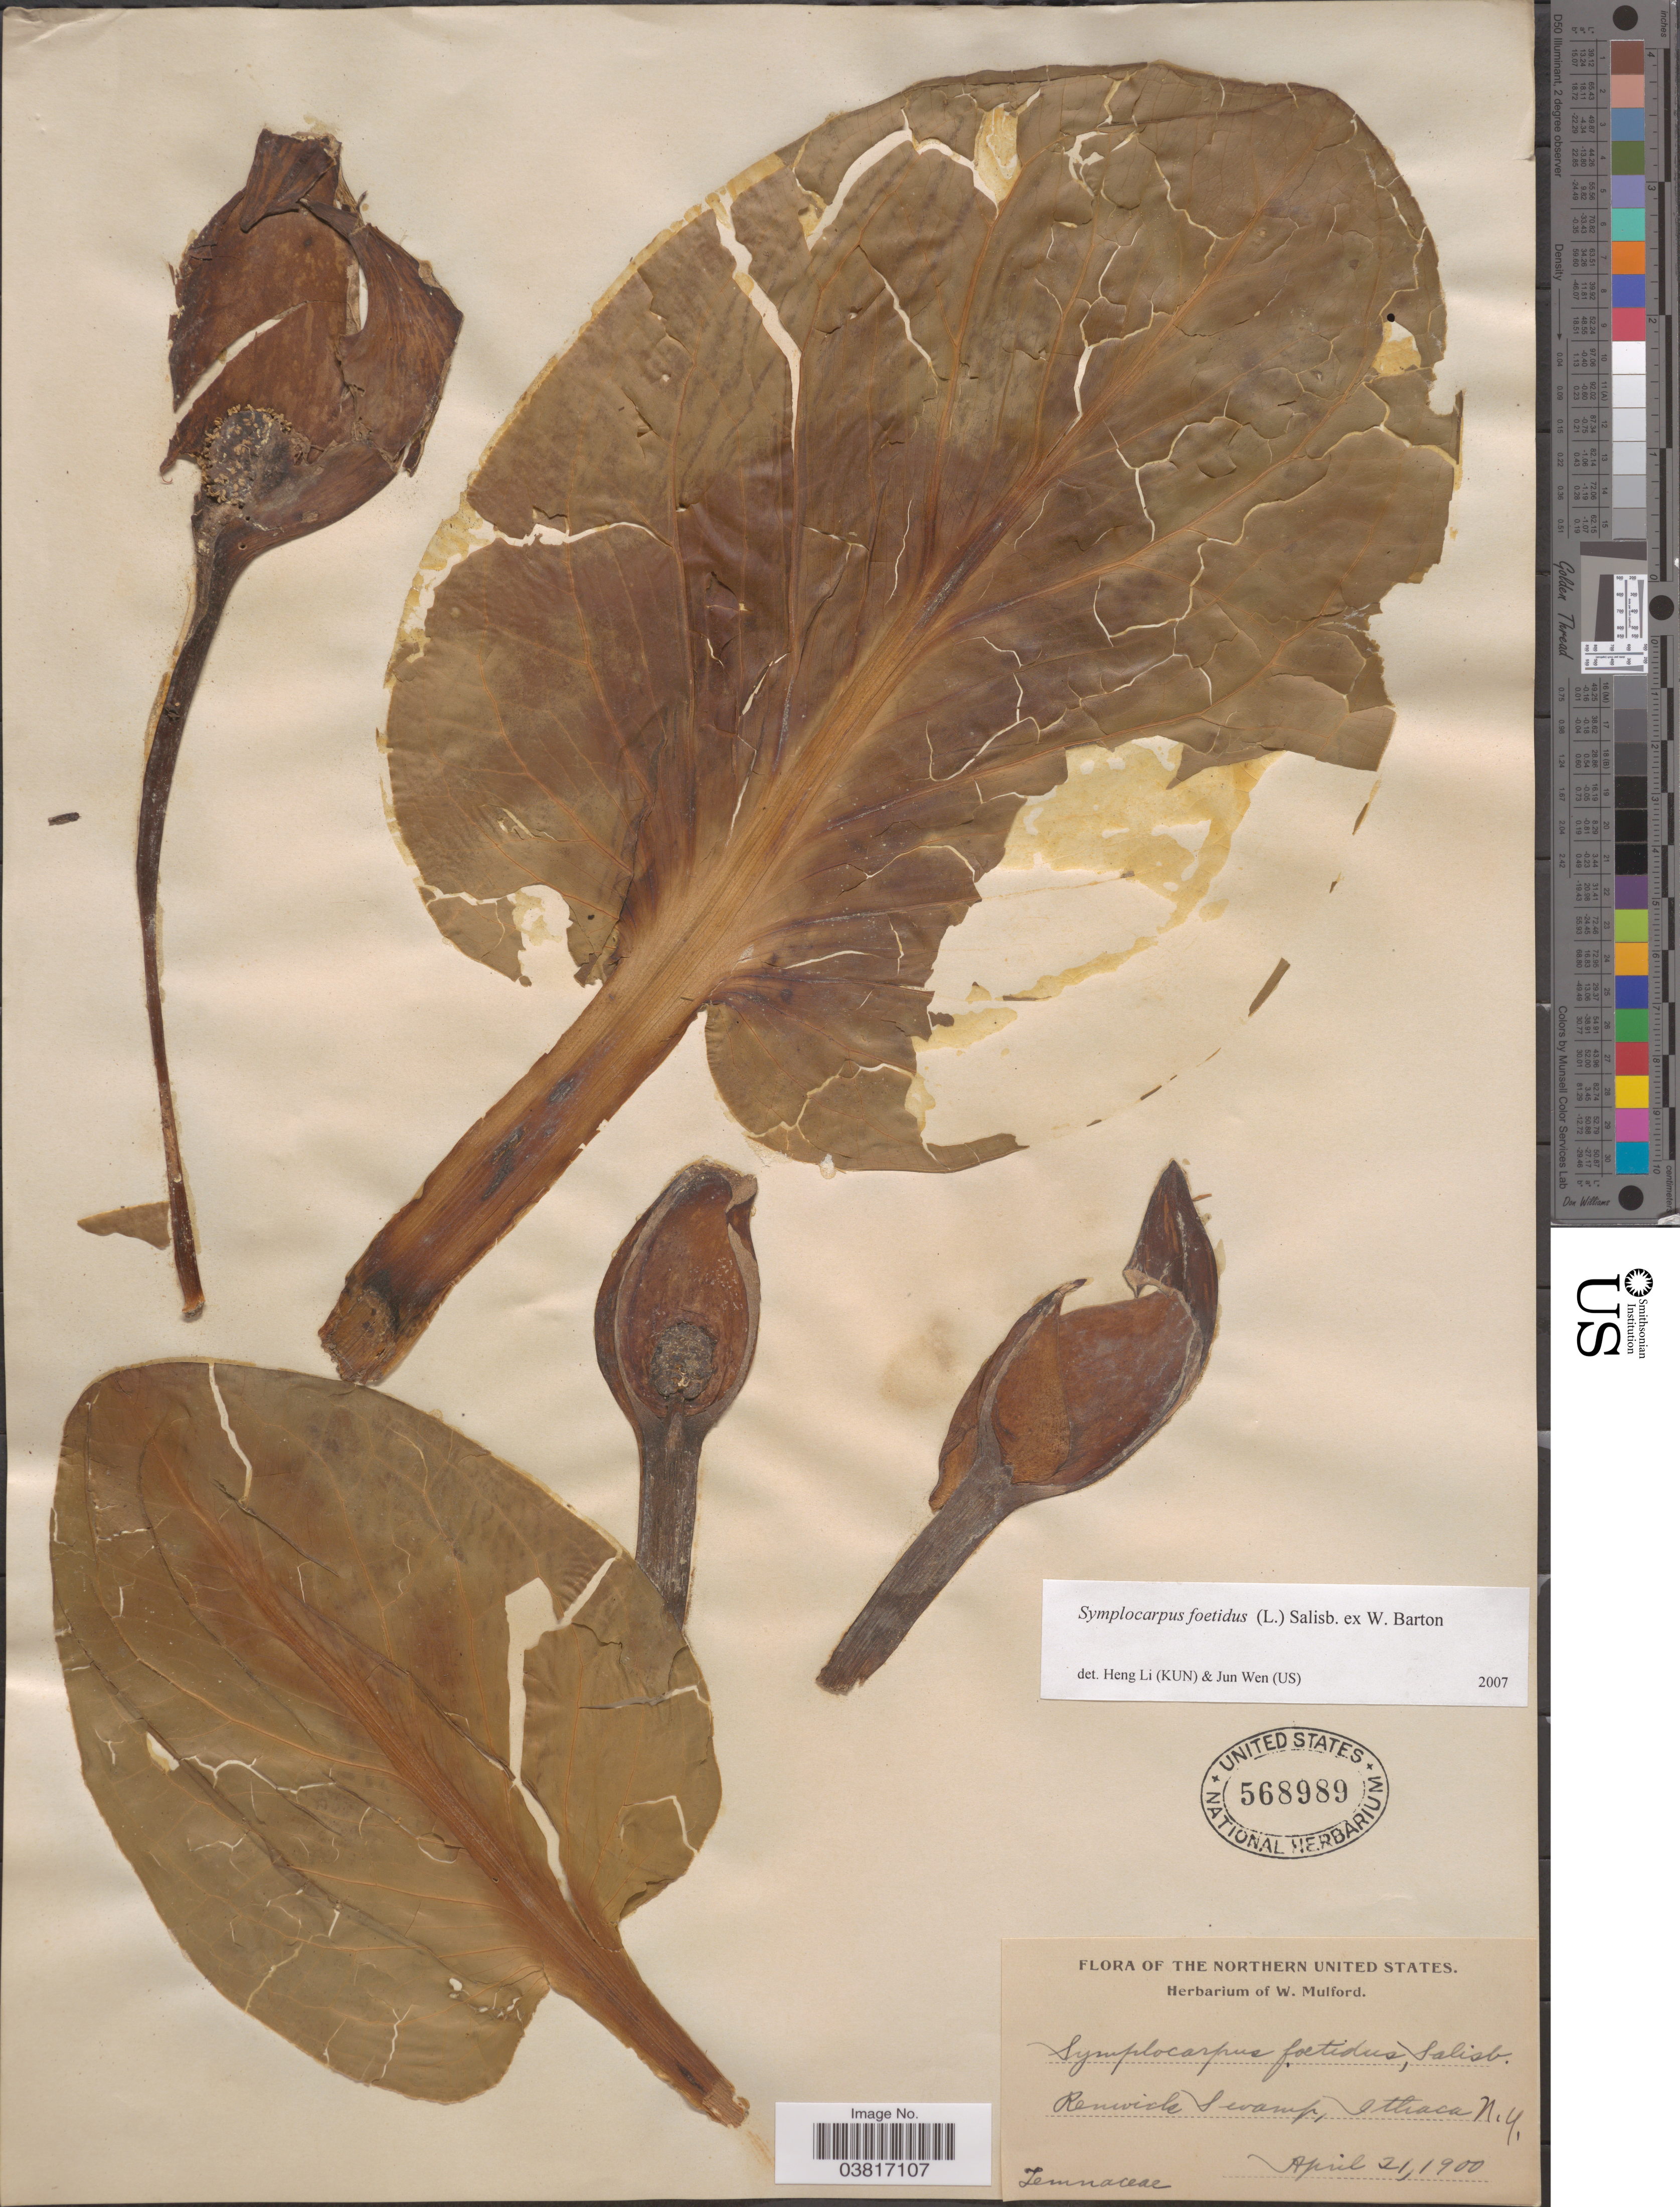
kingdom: Plantae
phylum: Tracheophyta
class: Liliopsida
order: Alismatales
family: Araceae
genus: Symplocarpus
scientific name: Symplocarpus foetidus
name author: (L.) W. Salisb. ex W.P.C. Barton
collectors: ex herb. W. Mulford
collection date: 1900-04-21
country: United States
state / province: New York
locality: Northern United States. Renwick Swamp, Ithaca.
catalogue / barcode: US 568989